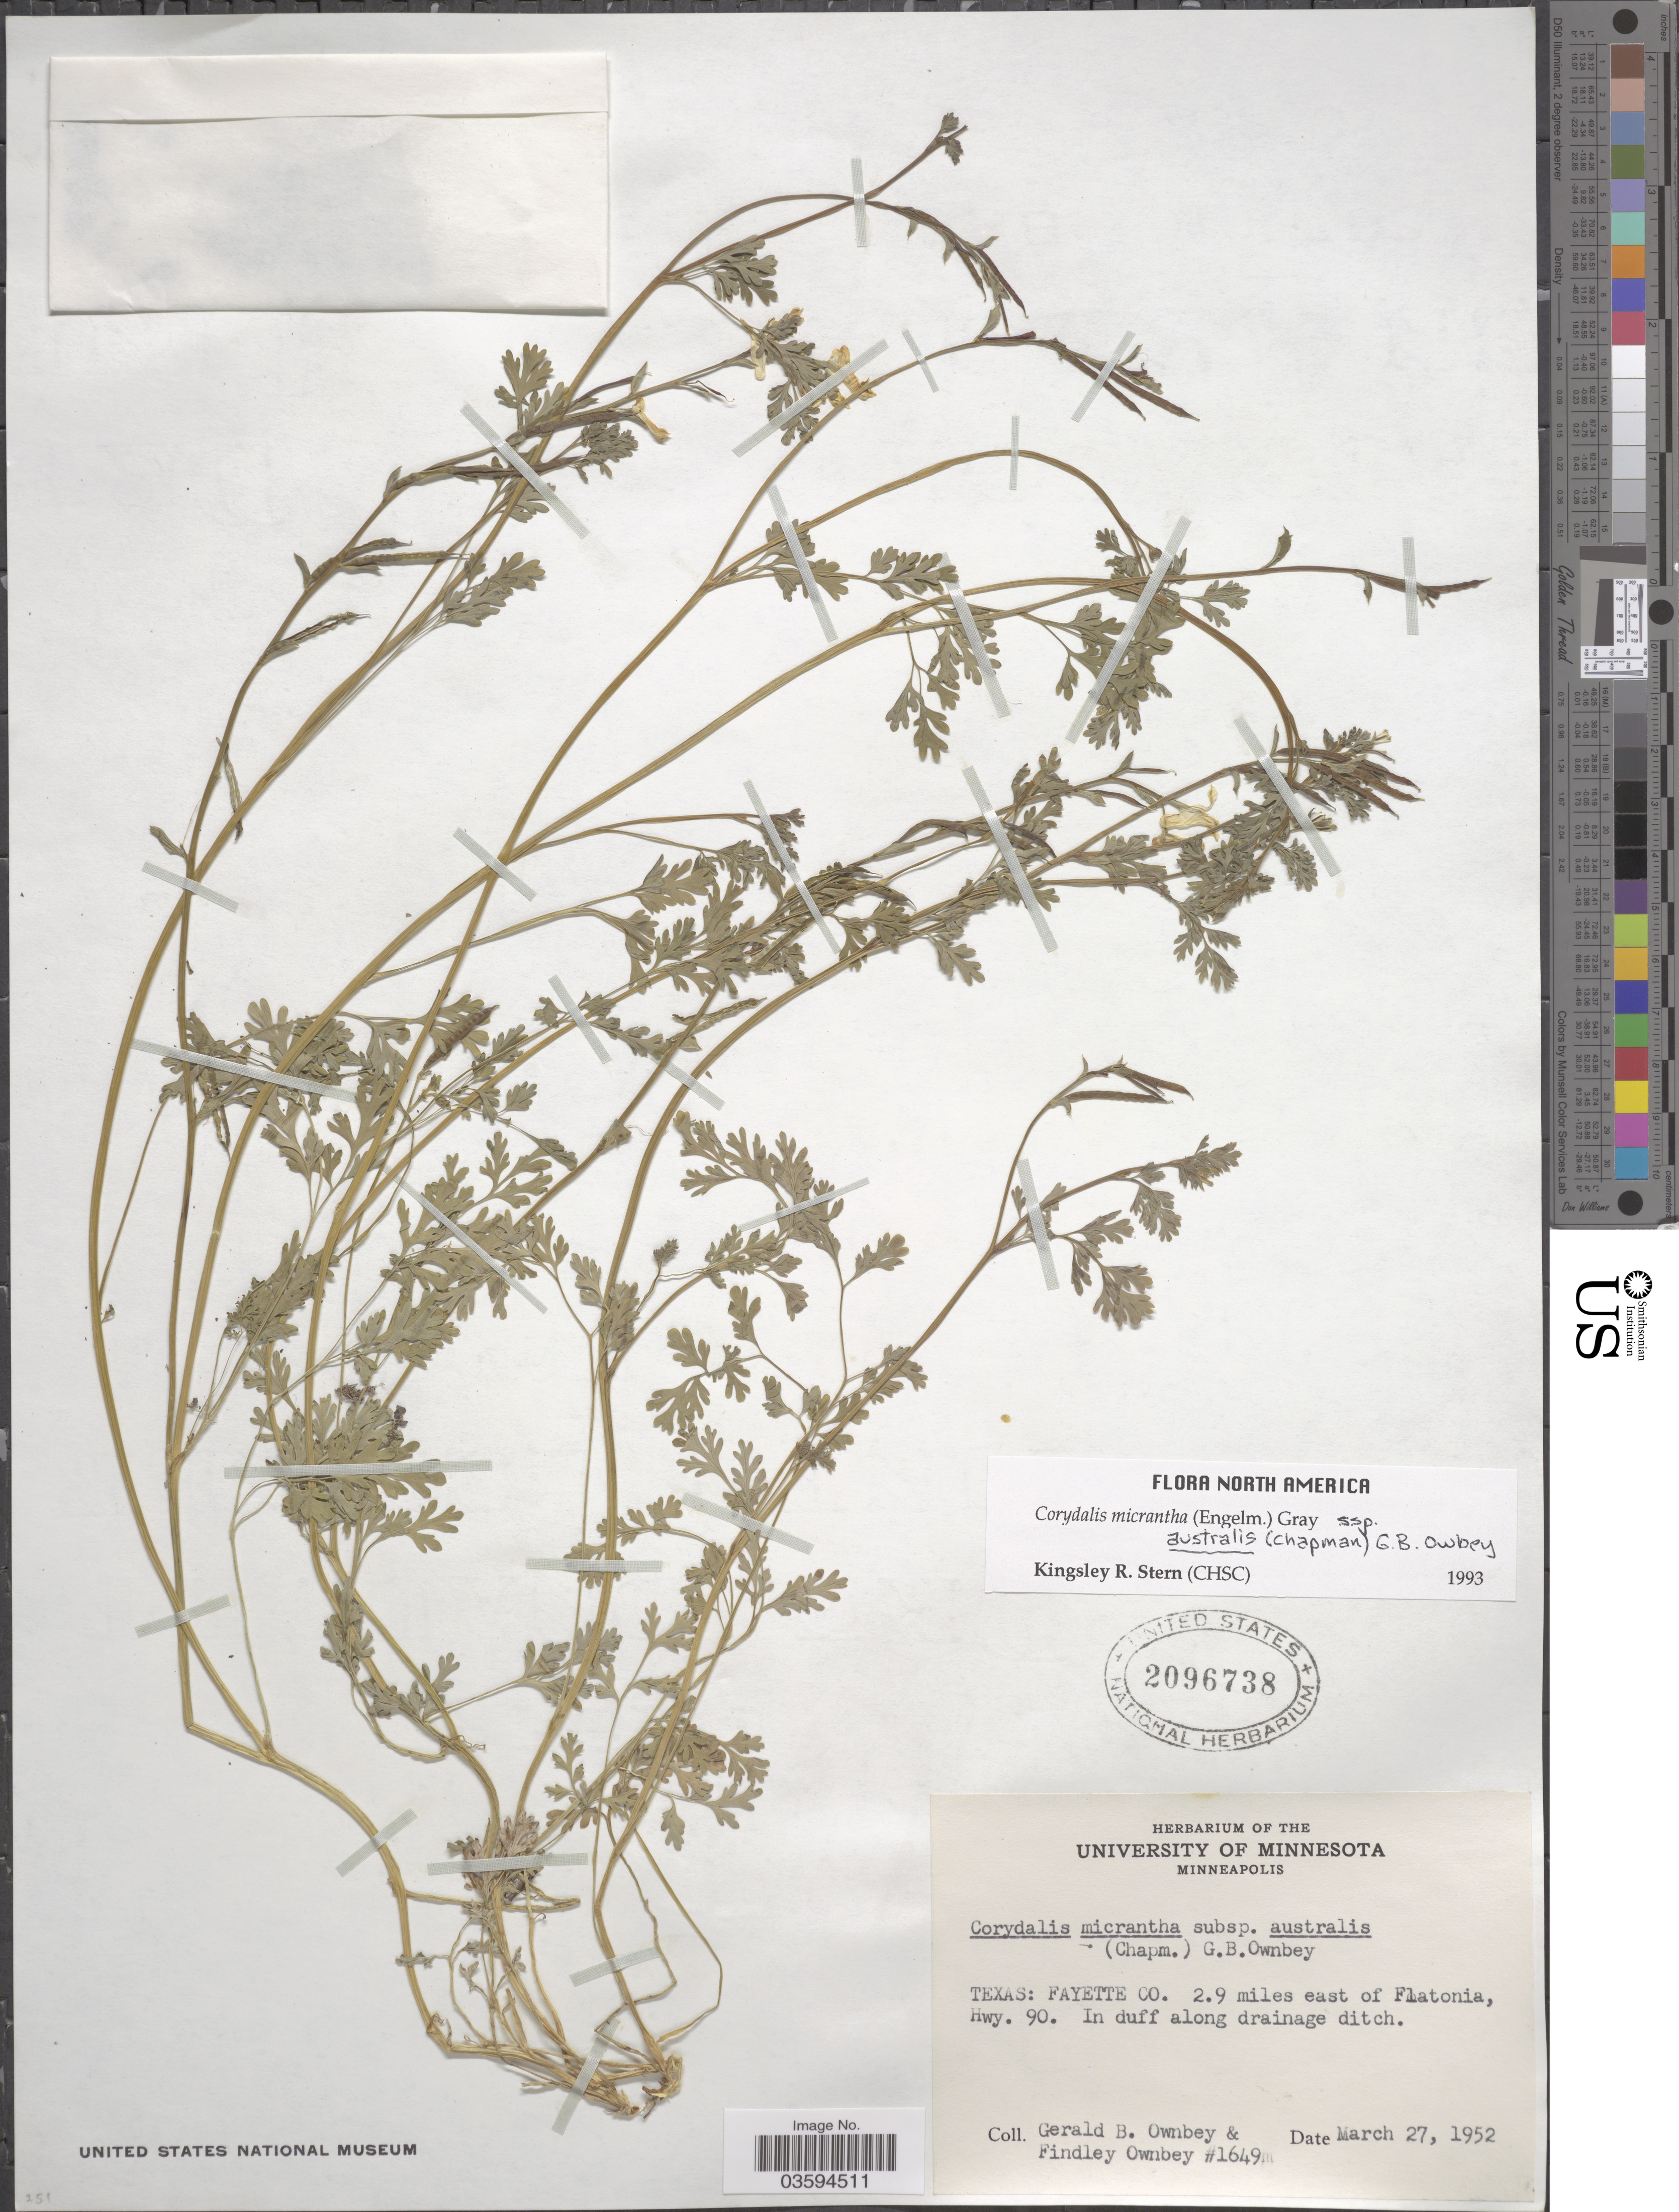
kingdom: Plantae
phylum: Tracheophyta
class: Magnoliopsida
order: Ranunculales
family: Papaveraceae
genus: Corydalis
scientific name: Corydalis micrantha subsp. australis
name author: (Chapm.) G.B. Ownbey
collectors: G. B. Ownbey & F. Ownbey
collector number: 1649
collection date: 1952-03-27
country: United States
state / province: Texas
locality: Fayette Co. 2.9 miles east of Flatonia Hwy. 90. In duff along drainage ditch.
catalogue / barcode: US 2096738